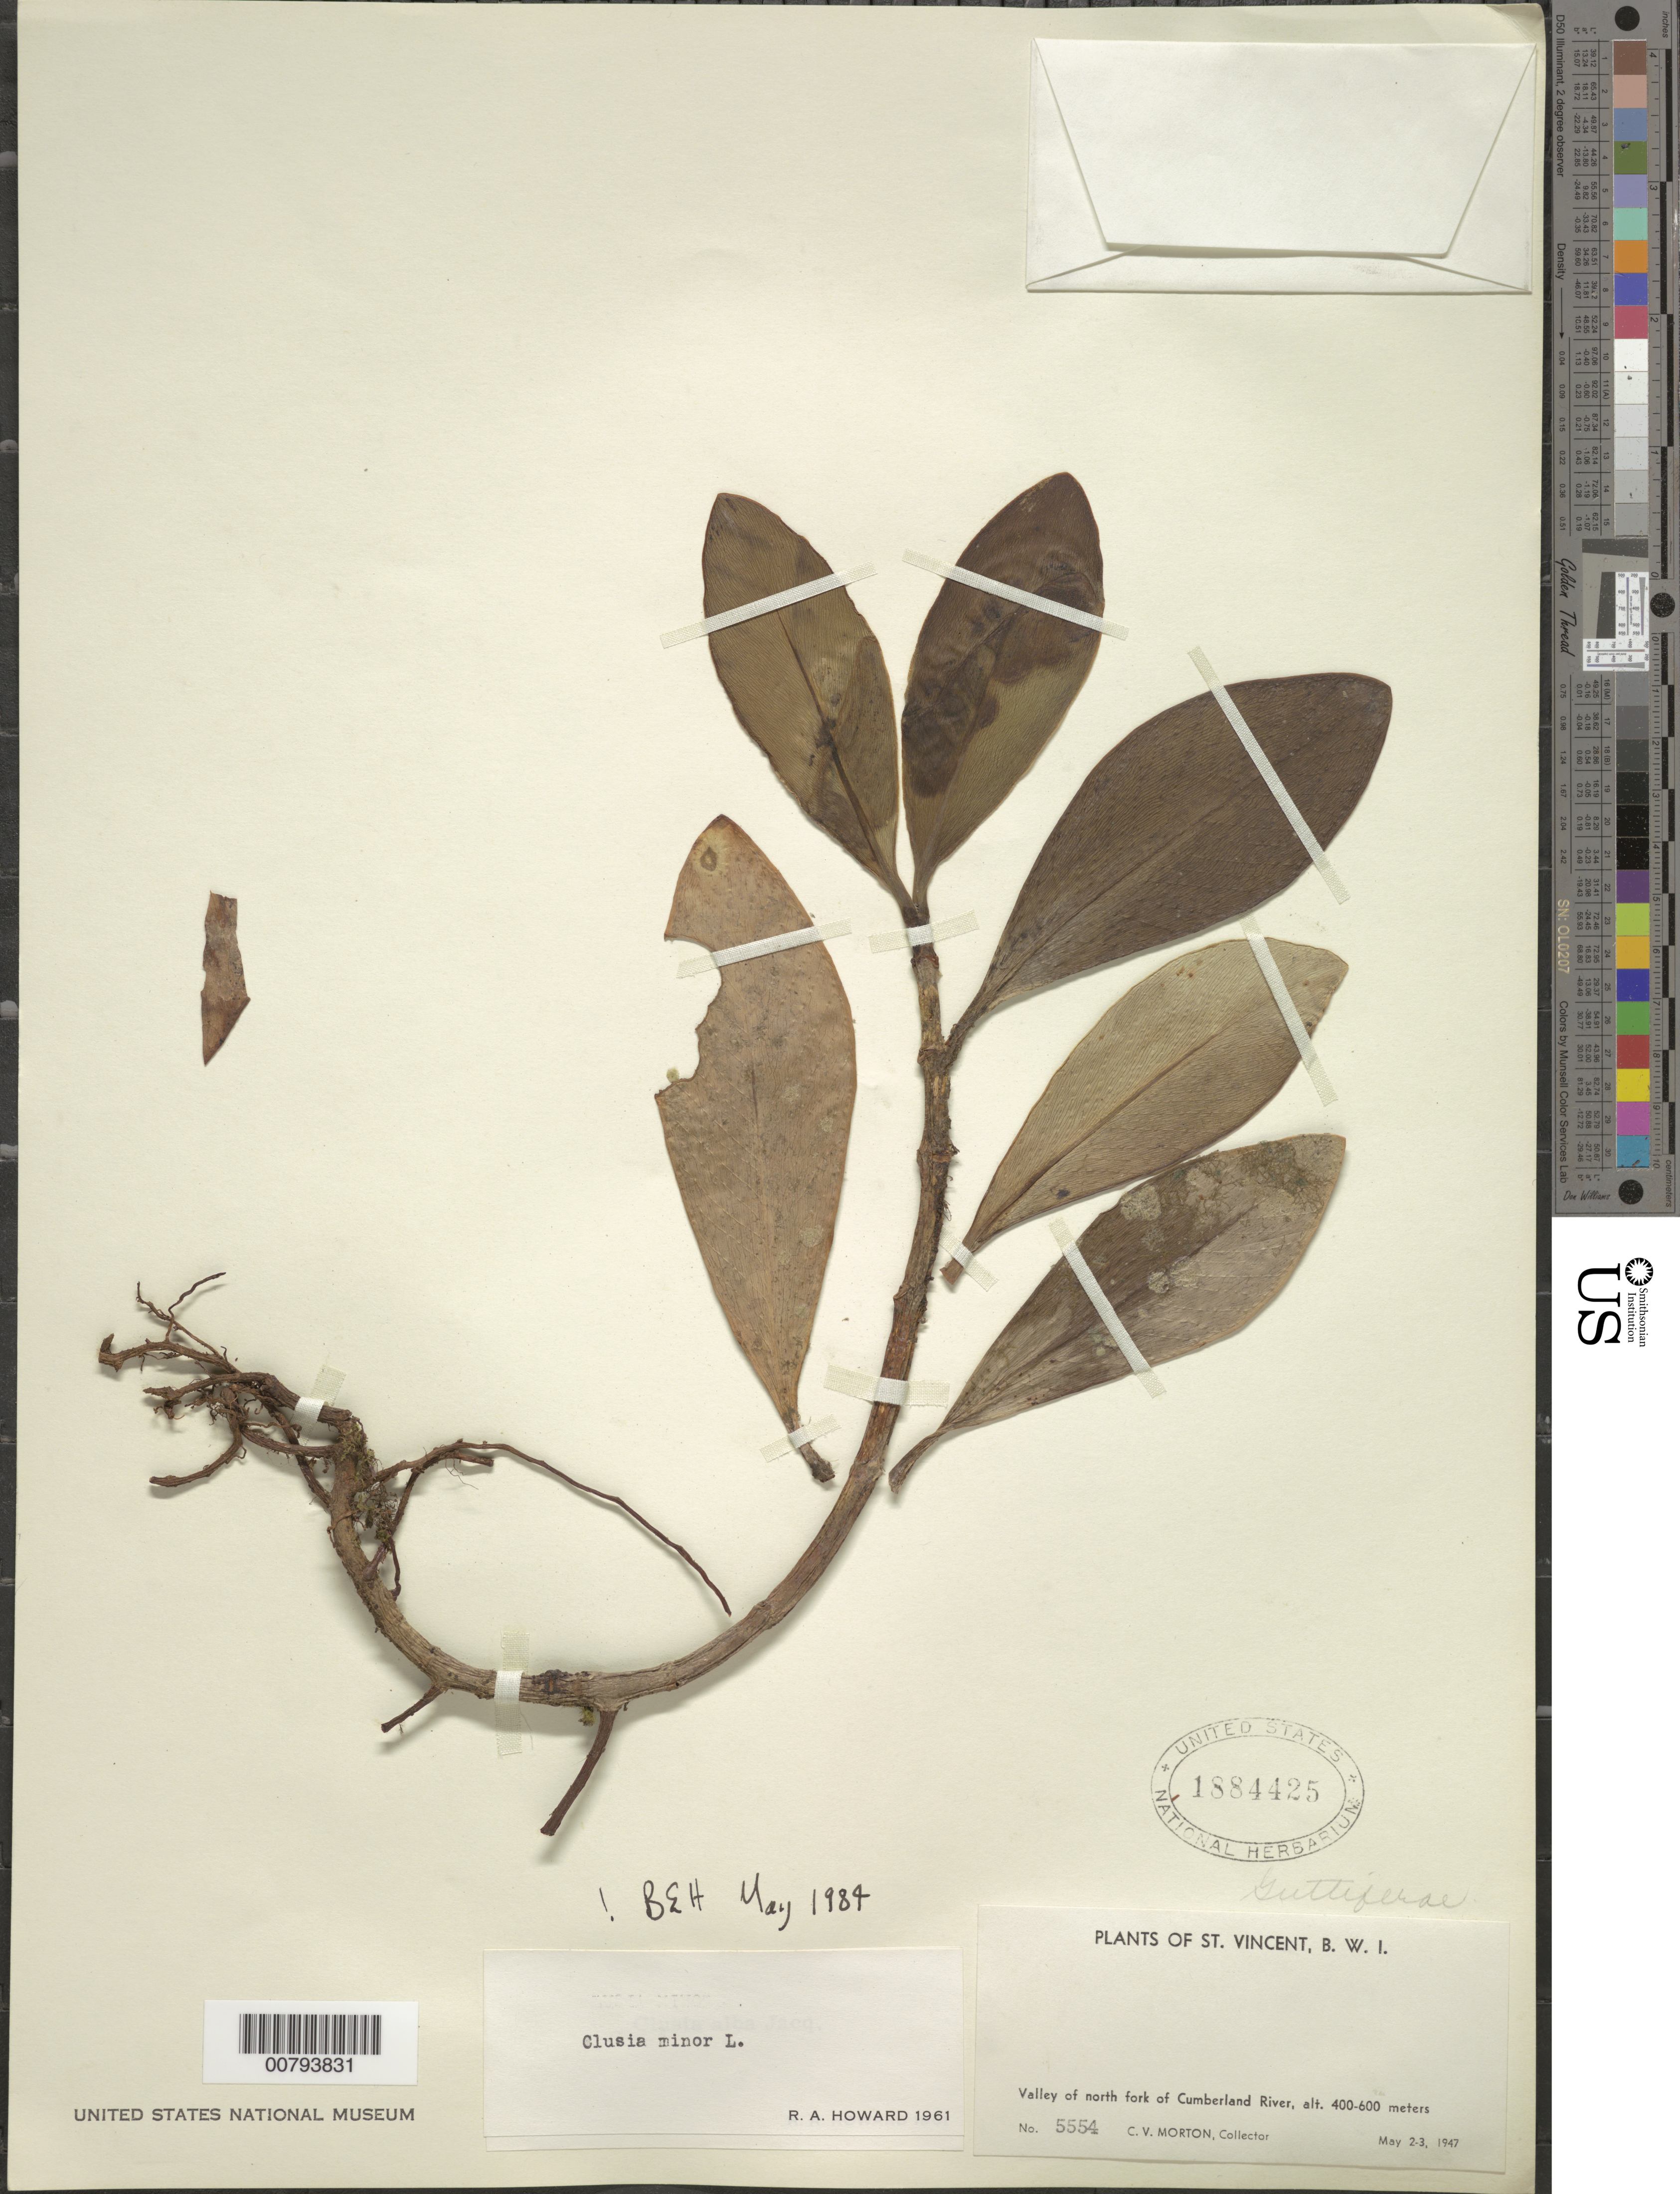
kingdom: Plantae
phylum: Tracheophyta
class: Magnoliopsida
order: Malpighiales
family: Clusiaceae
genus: Clusia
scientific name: Clusia minor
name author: L.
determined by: Howard, R. A.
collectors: C. V. Morton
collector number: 5554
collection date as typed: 02 May 1947 to 03 May 1947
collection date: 1947-05-02/1947-05-03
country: St. Vincent - Grenadines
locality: Valley of north fork of Cumberland River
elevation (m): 400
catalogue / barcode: US 1884425